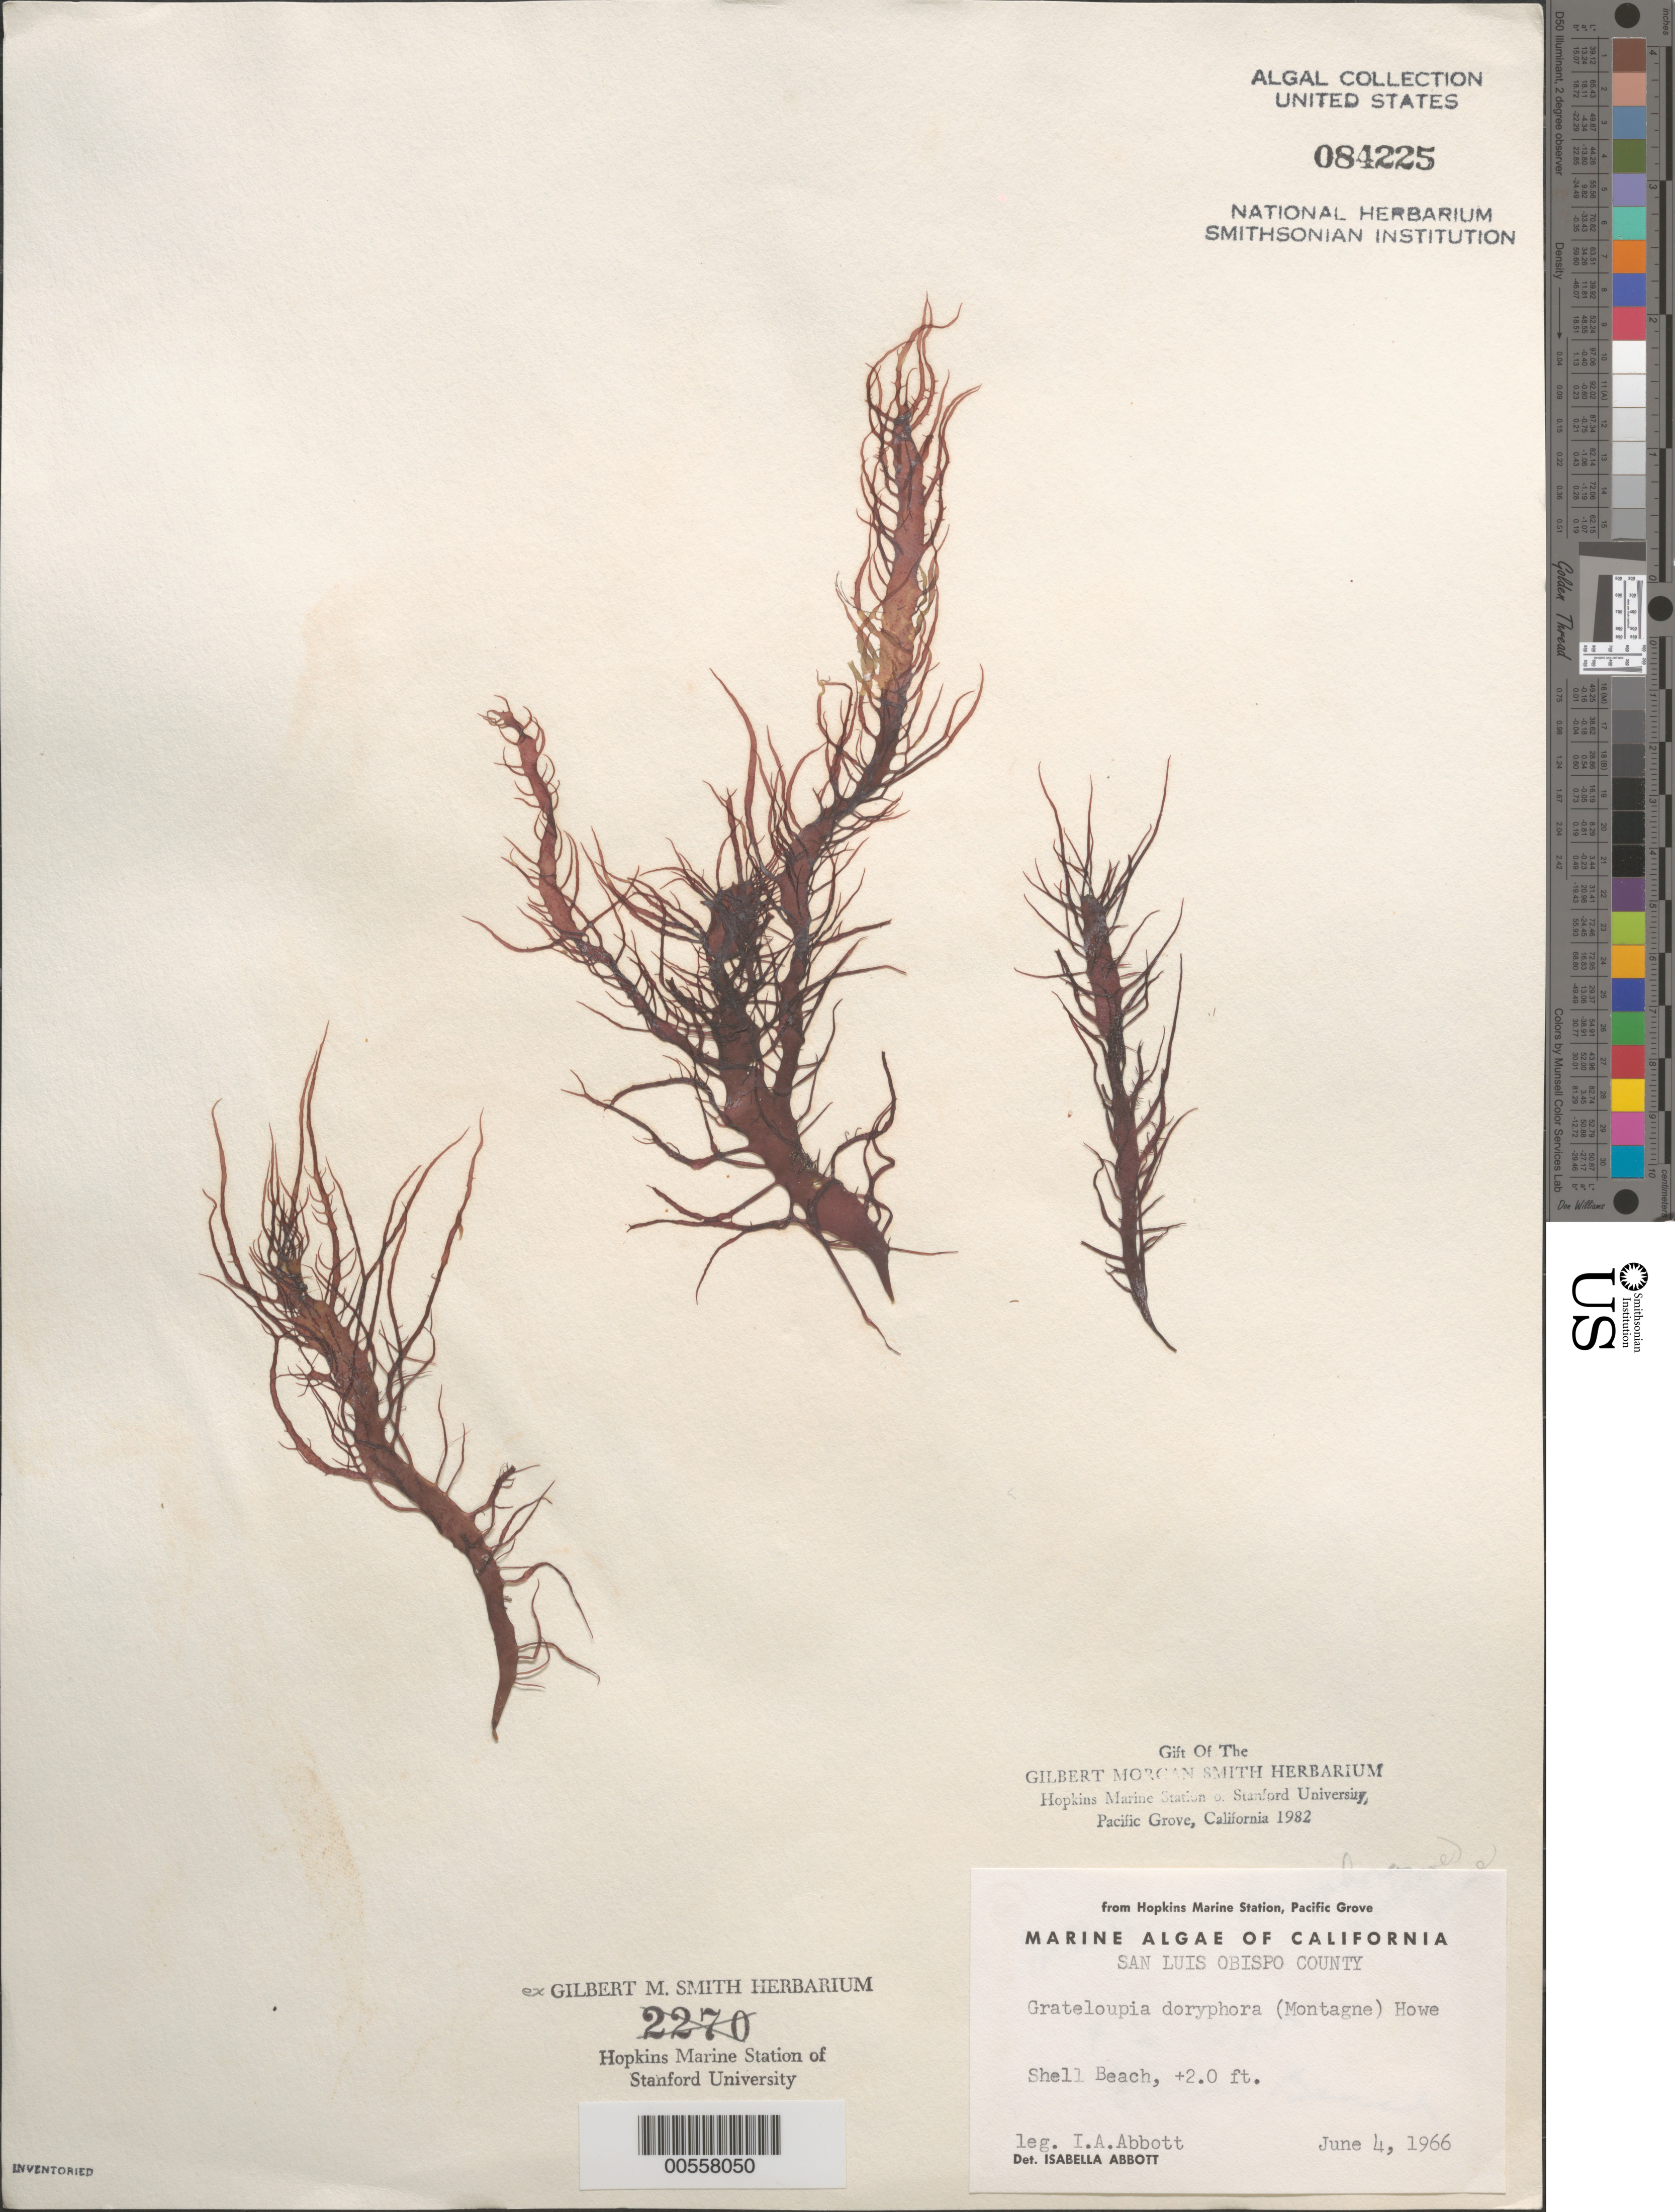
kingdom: Plantae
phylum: Rhodophyta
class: Florideophyceae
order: Halymeniales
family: Halymeniaceae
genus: Grateloupia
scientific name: Grateloupia doryphora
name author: (Mont.) Howe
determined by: Abbott, Isabella A.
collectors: I. A. Abbott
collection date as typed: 04 Jun 1966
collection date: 1966-06-04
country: United States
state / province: California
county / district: San Luis Obispo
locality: Shell Beach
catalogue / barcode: US 84225